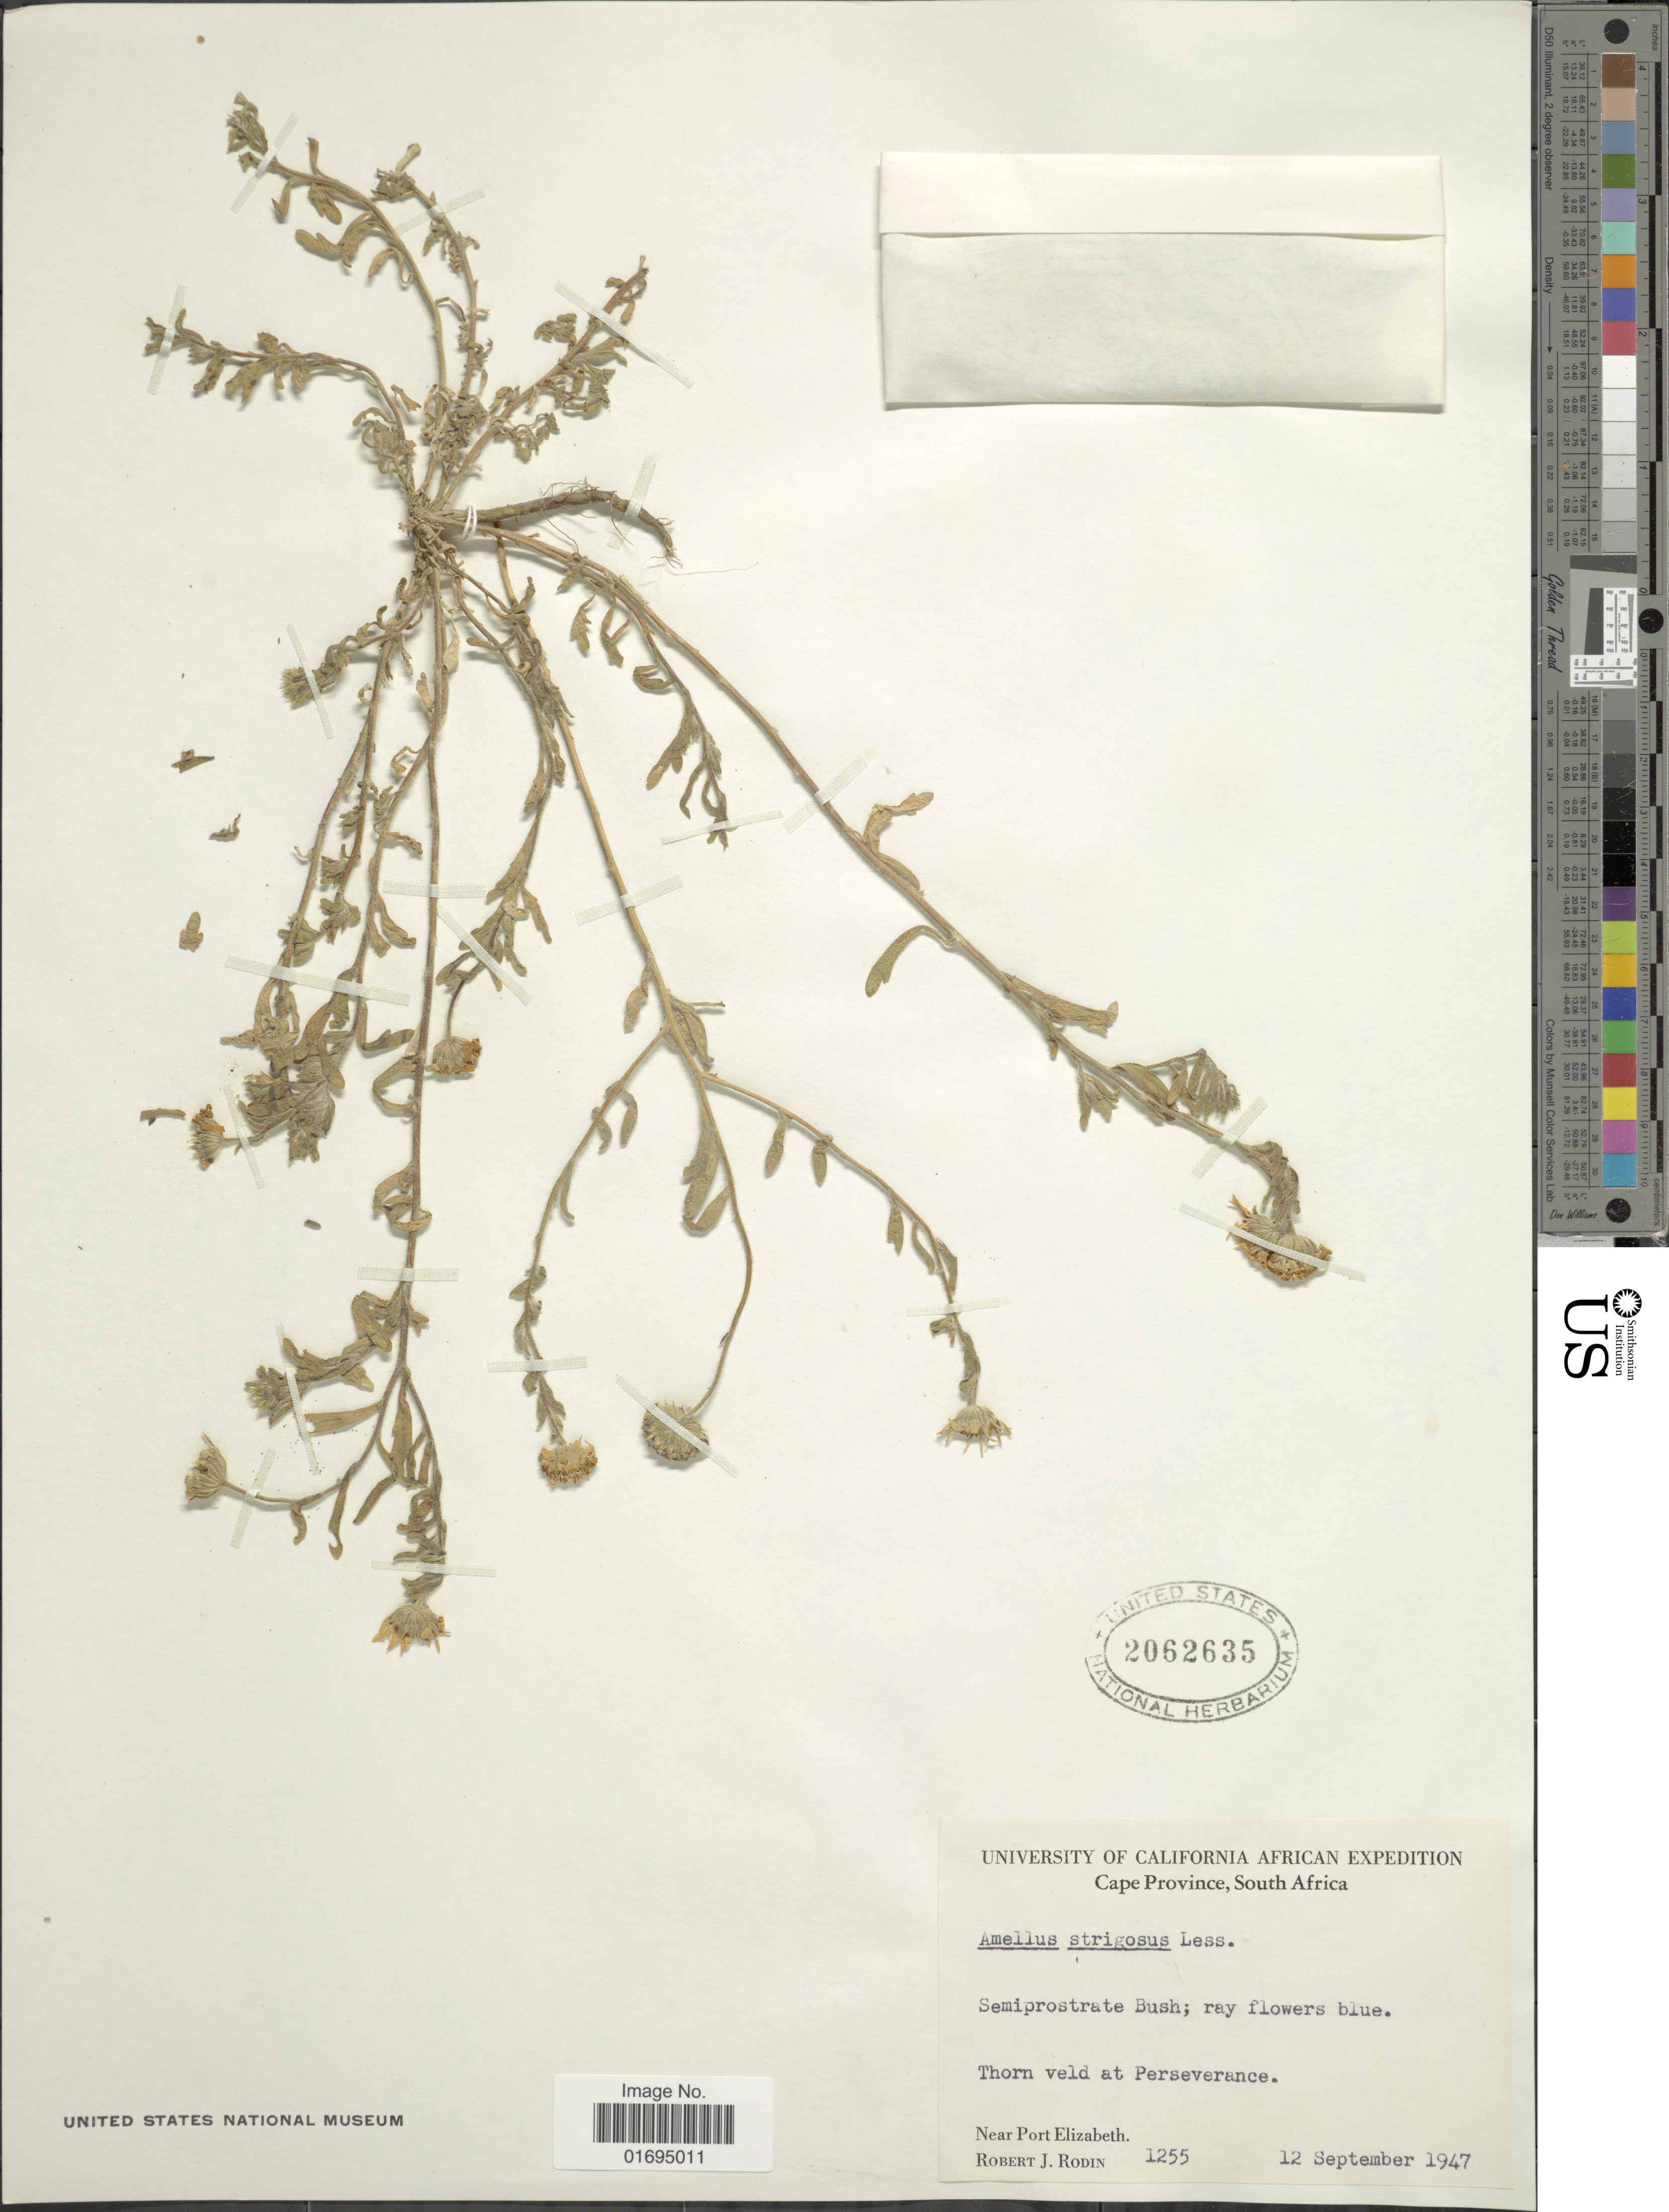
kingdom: Plantae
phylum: Tracheophyta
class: Magnoliopsida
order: Asterales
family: Asteraceae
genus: Amellus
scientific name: Amellus strigosus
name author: (Thunb.) Less.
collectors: R. J. Rodin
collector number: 1255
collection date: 1947-09-12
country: South Africa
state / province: Eastern Cape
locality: Near Port Elizabeth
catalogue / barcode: US 2062635